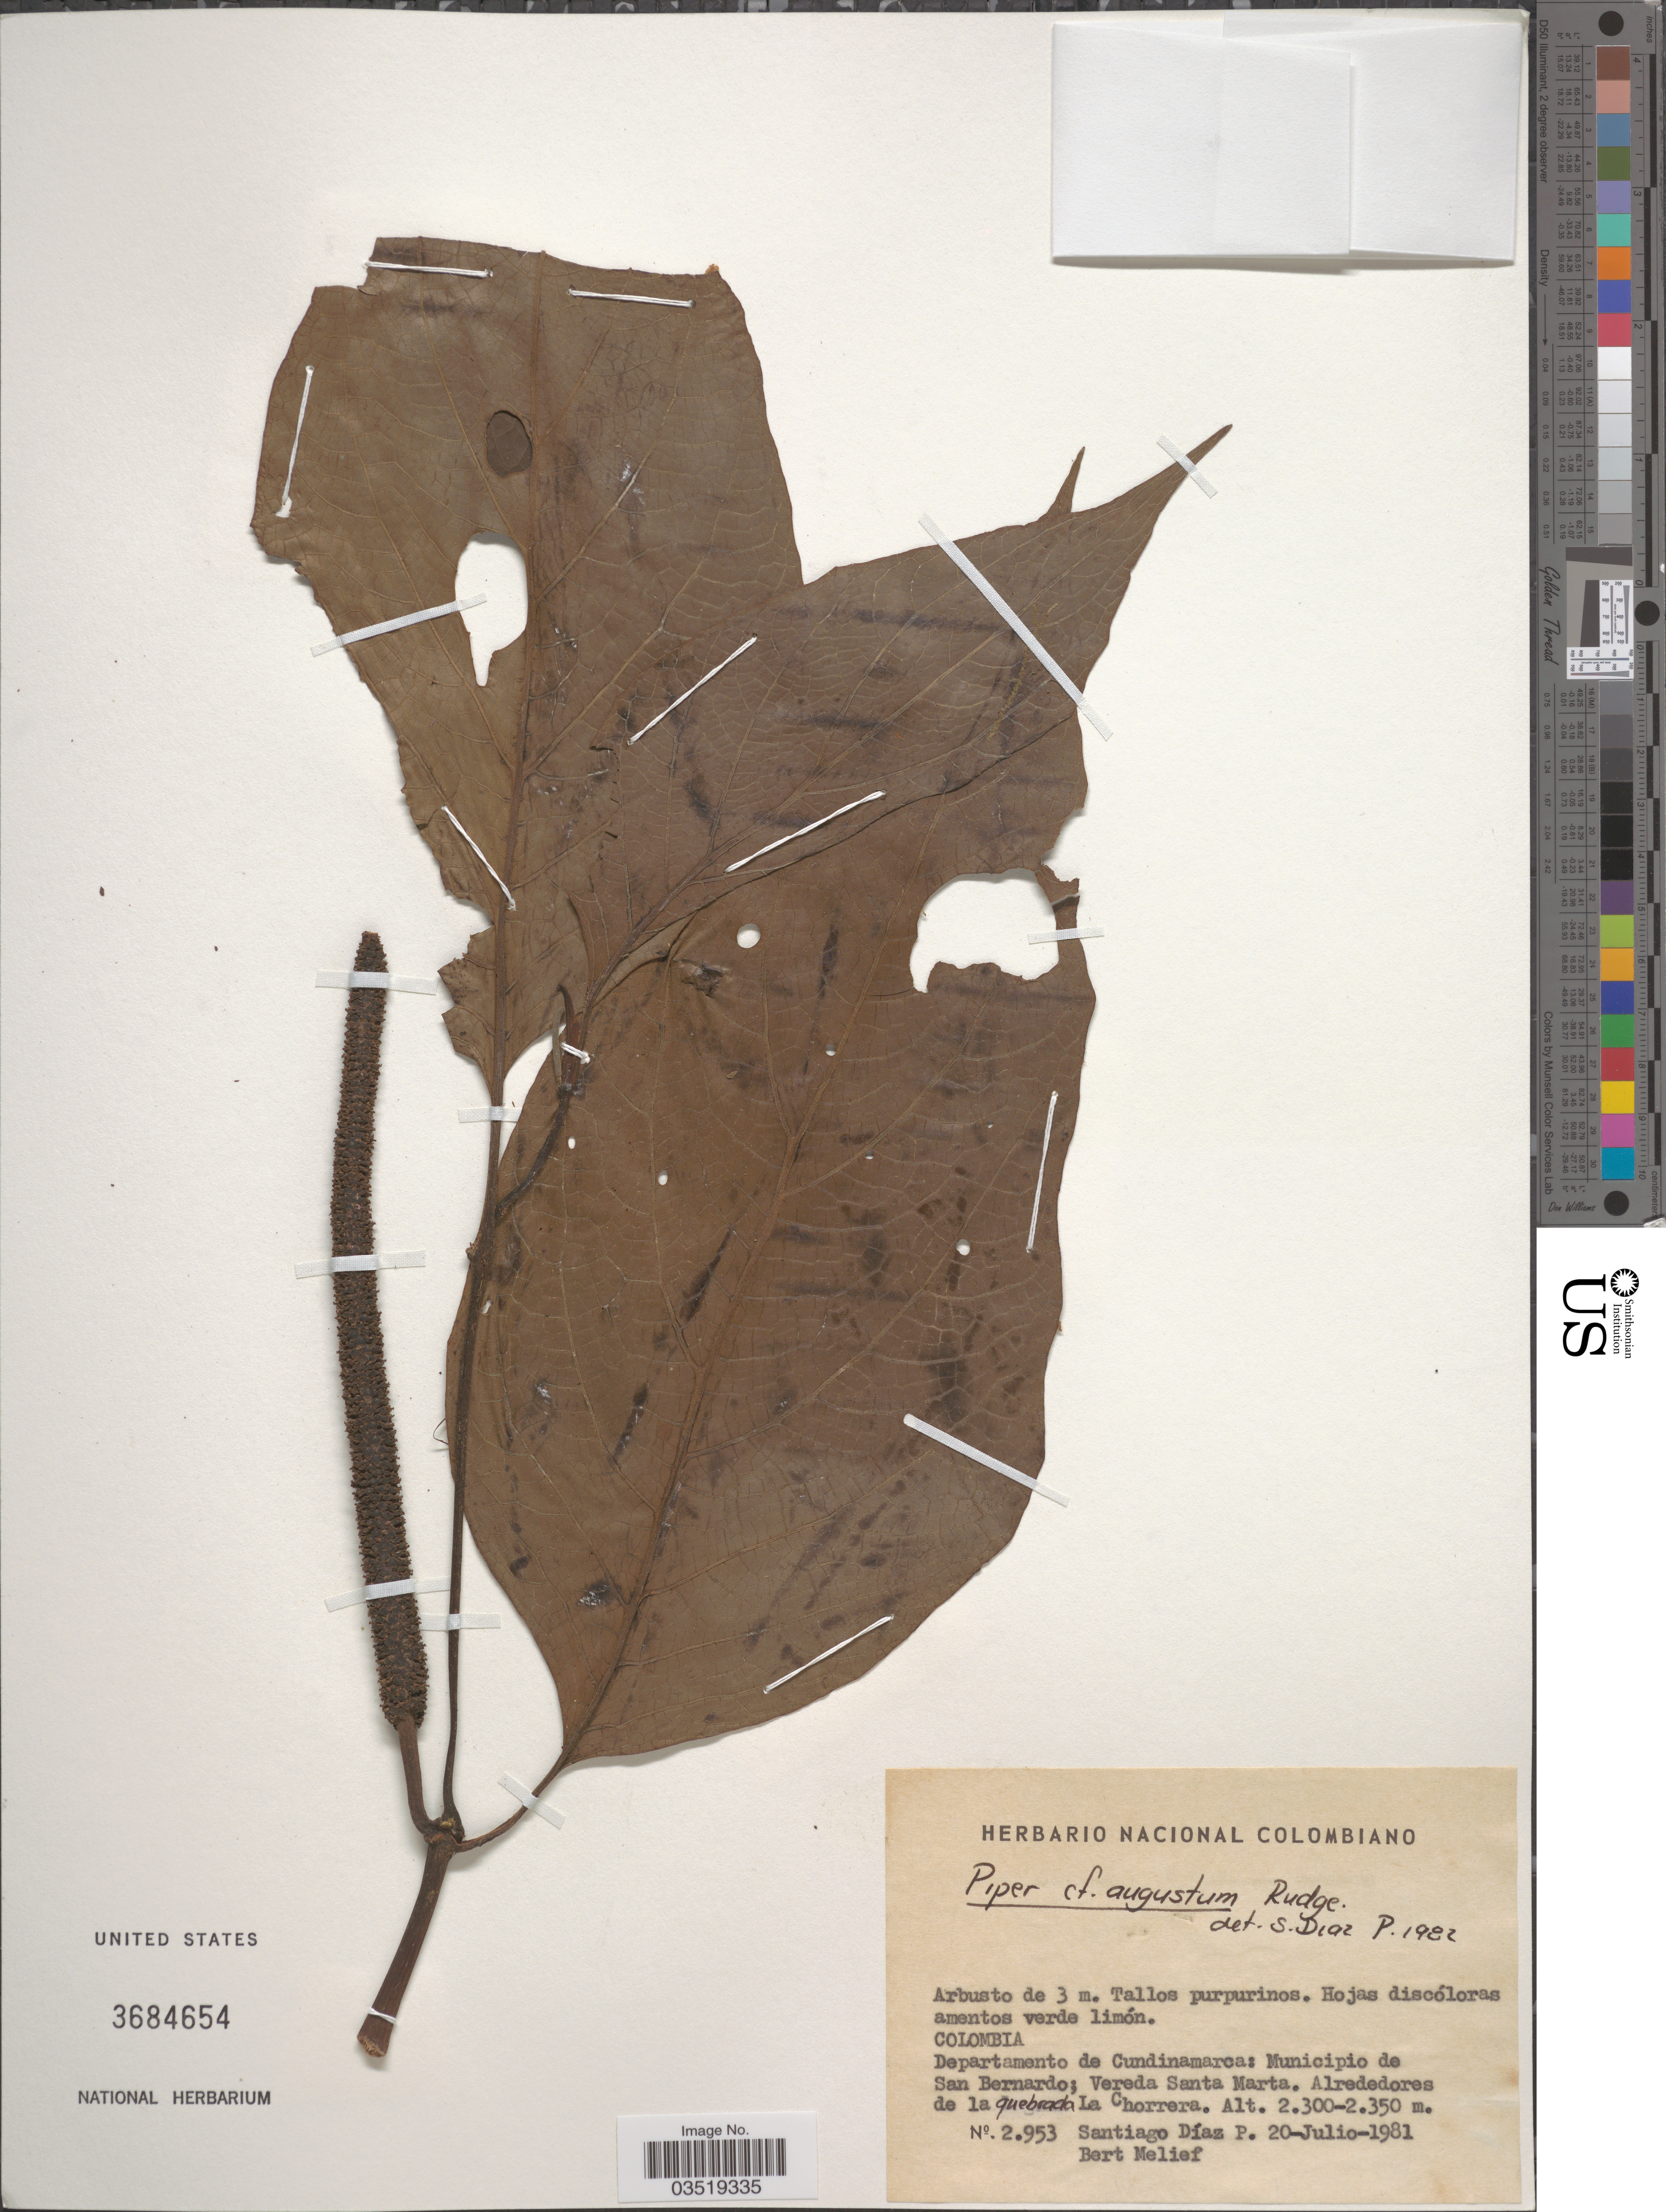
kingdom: Plantae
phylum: Tracheophyta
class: Magnoliopsida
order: Piperales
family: Piperaceae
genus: Piper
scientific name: Piper augustum var. augustum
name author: Rudge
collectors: S. Diaz P. & B. Melief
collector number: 2953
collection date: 1981-07-20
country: Colombia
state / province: Cundinamarca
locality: Departamento de Cundinamarca: Municipio de San Bernardo; Vereda Santa Marta. Alrededores de la quebrada La Chorrera.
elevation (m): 2300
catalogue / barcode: US 3684654